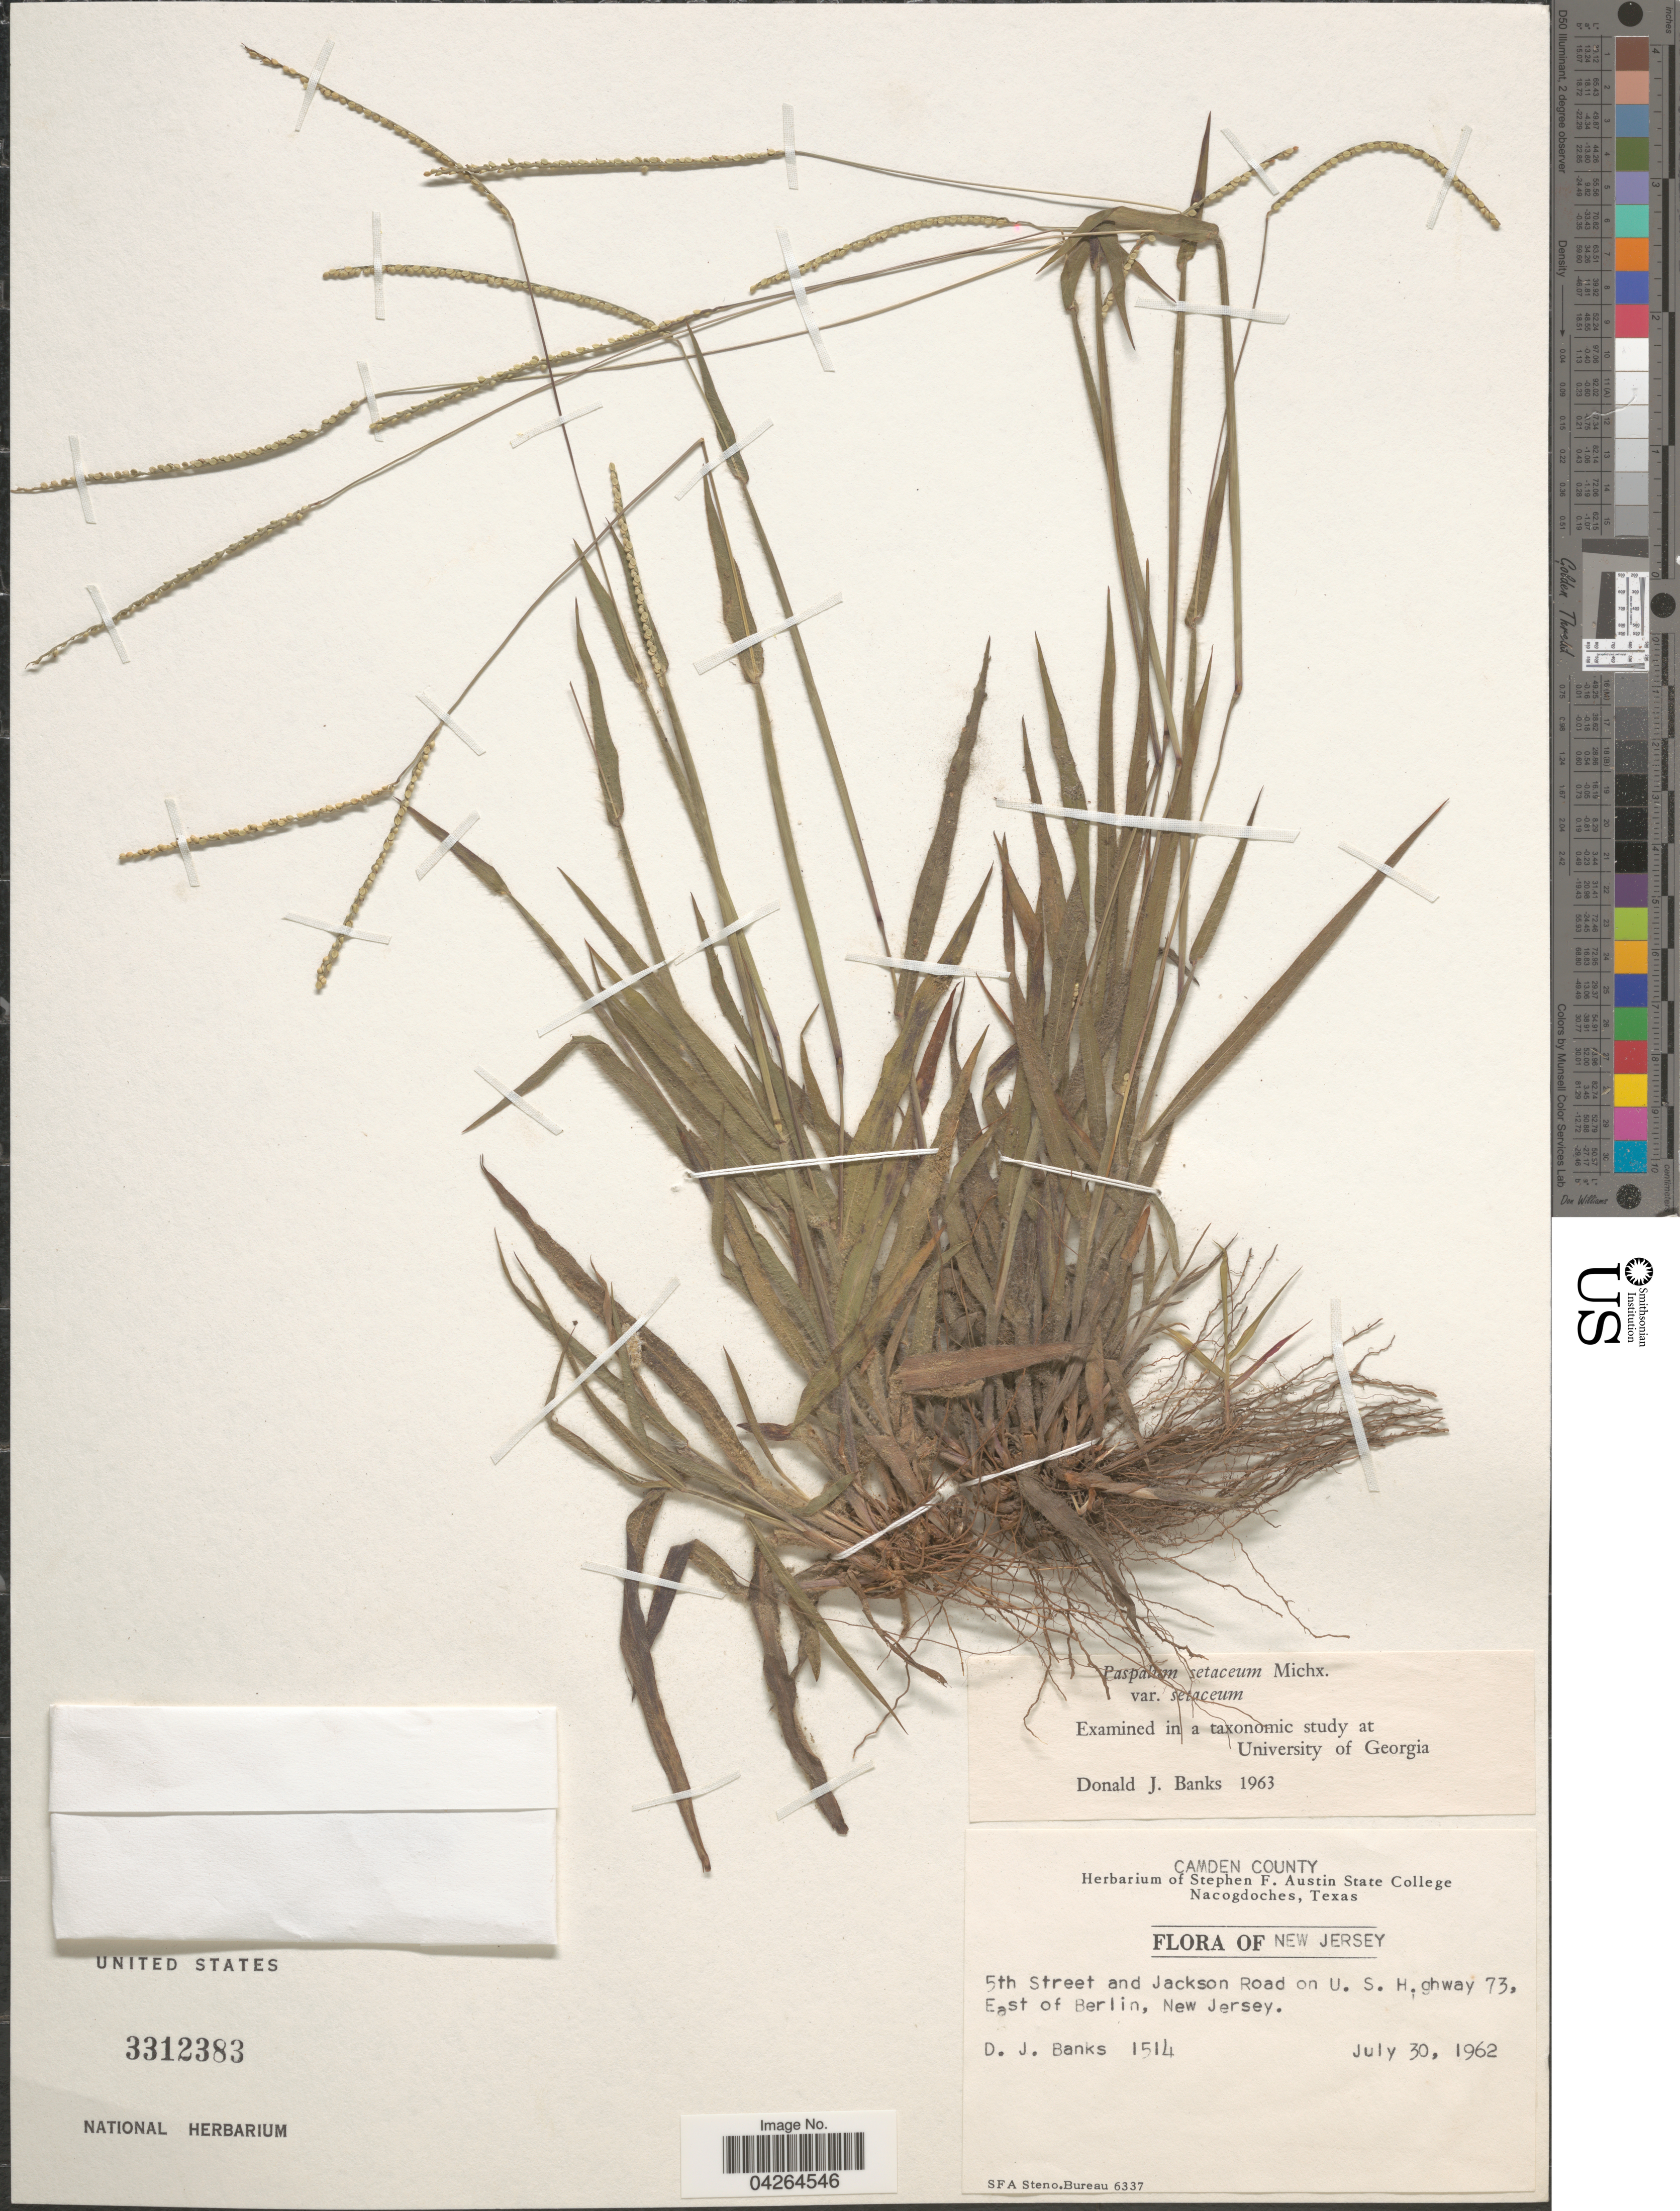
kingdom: Plantae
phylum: Tracheophyta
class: Liliopsida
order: Poales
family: Poaceae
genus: Paspalum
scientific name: Paspalum setaceum var. setaceum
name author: Michx.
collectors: D. J. Banks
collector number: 1514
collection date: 1962-07-30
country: United States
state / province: New Jersey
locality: Camden County. 5th Street and Jackson Road on U. S. Highway 73, East of Berlin.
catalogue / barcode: US 3312383